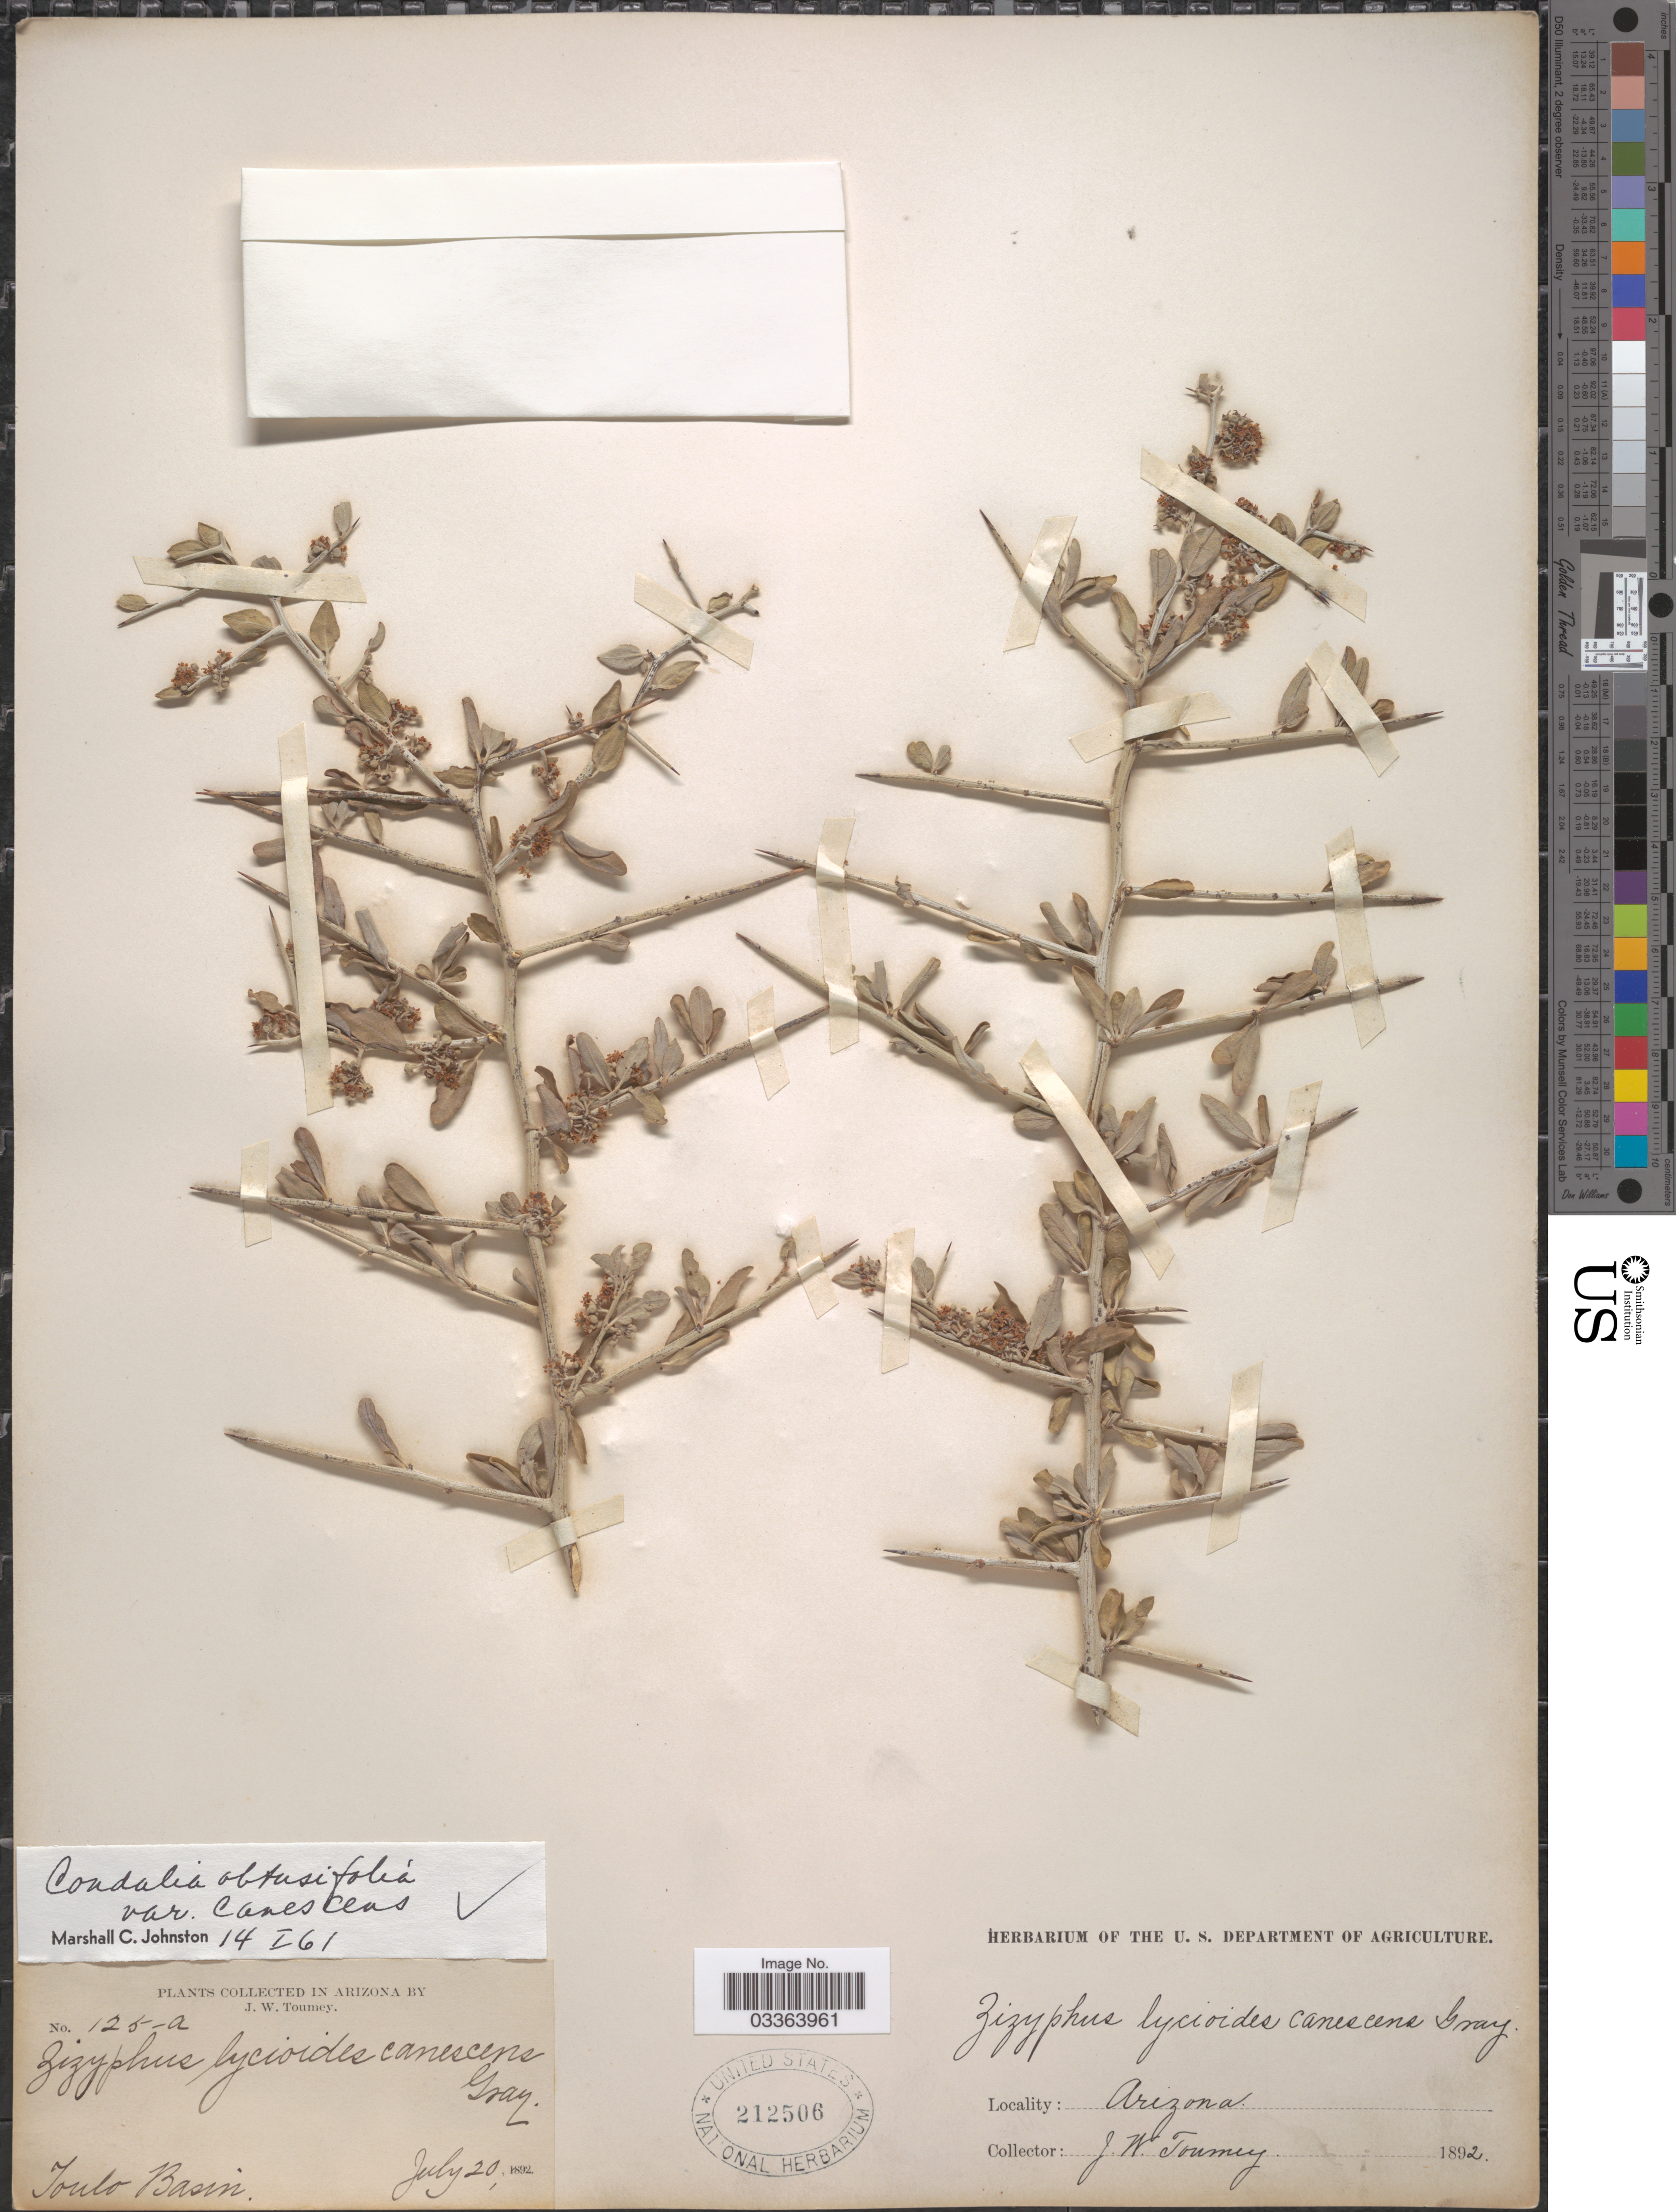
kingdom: Plantae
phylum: Tracheophyta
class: Magnoliopsida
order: Rosales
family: Rhamnaceae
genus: Sarcomphalus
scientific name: Sarcomphalus obtusifolius var. canescens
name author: (A. Gray) Hauenschild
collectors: J. W. Toumey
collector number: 125a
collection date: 1892-07-20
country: United States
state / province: Arizona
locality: Tonto Basin.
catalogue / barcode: US 212506